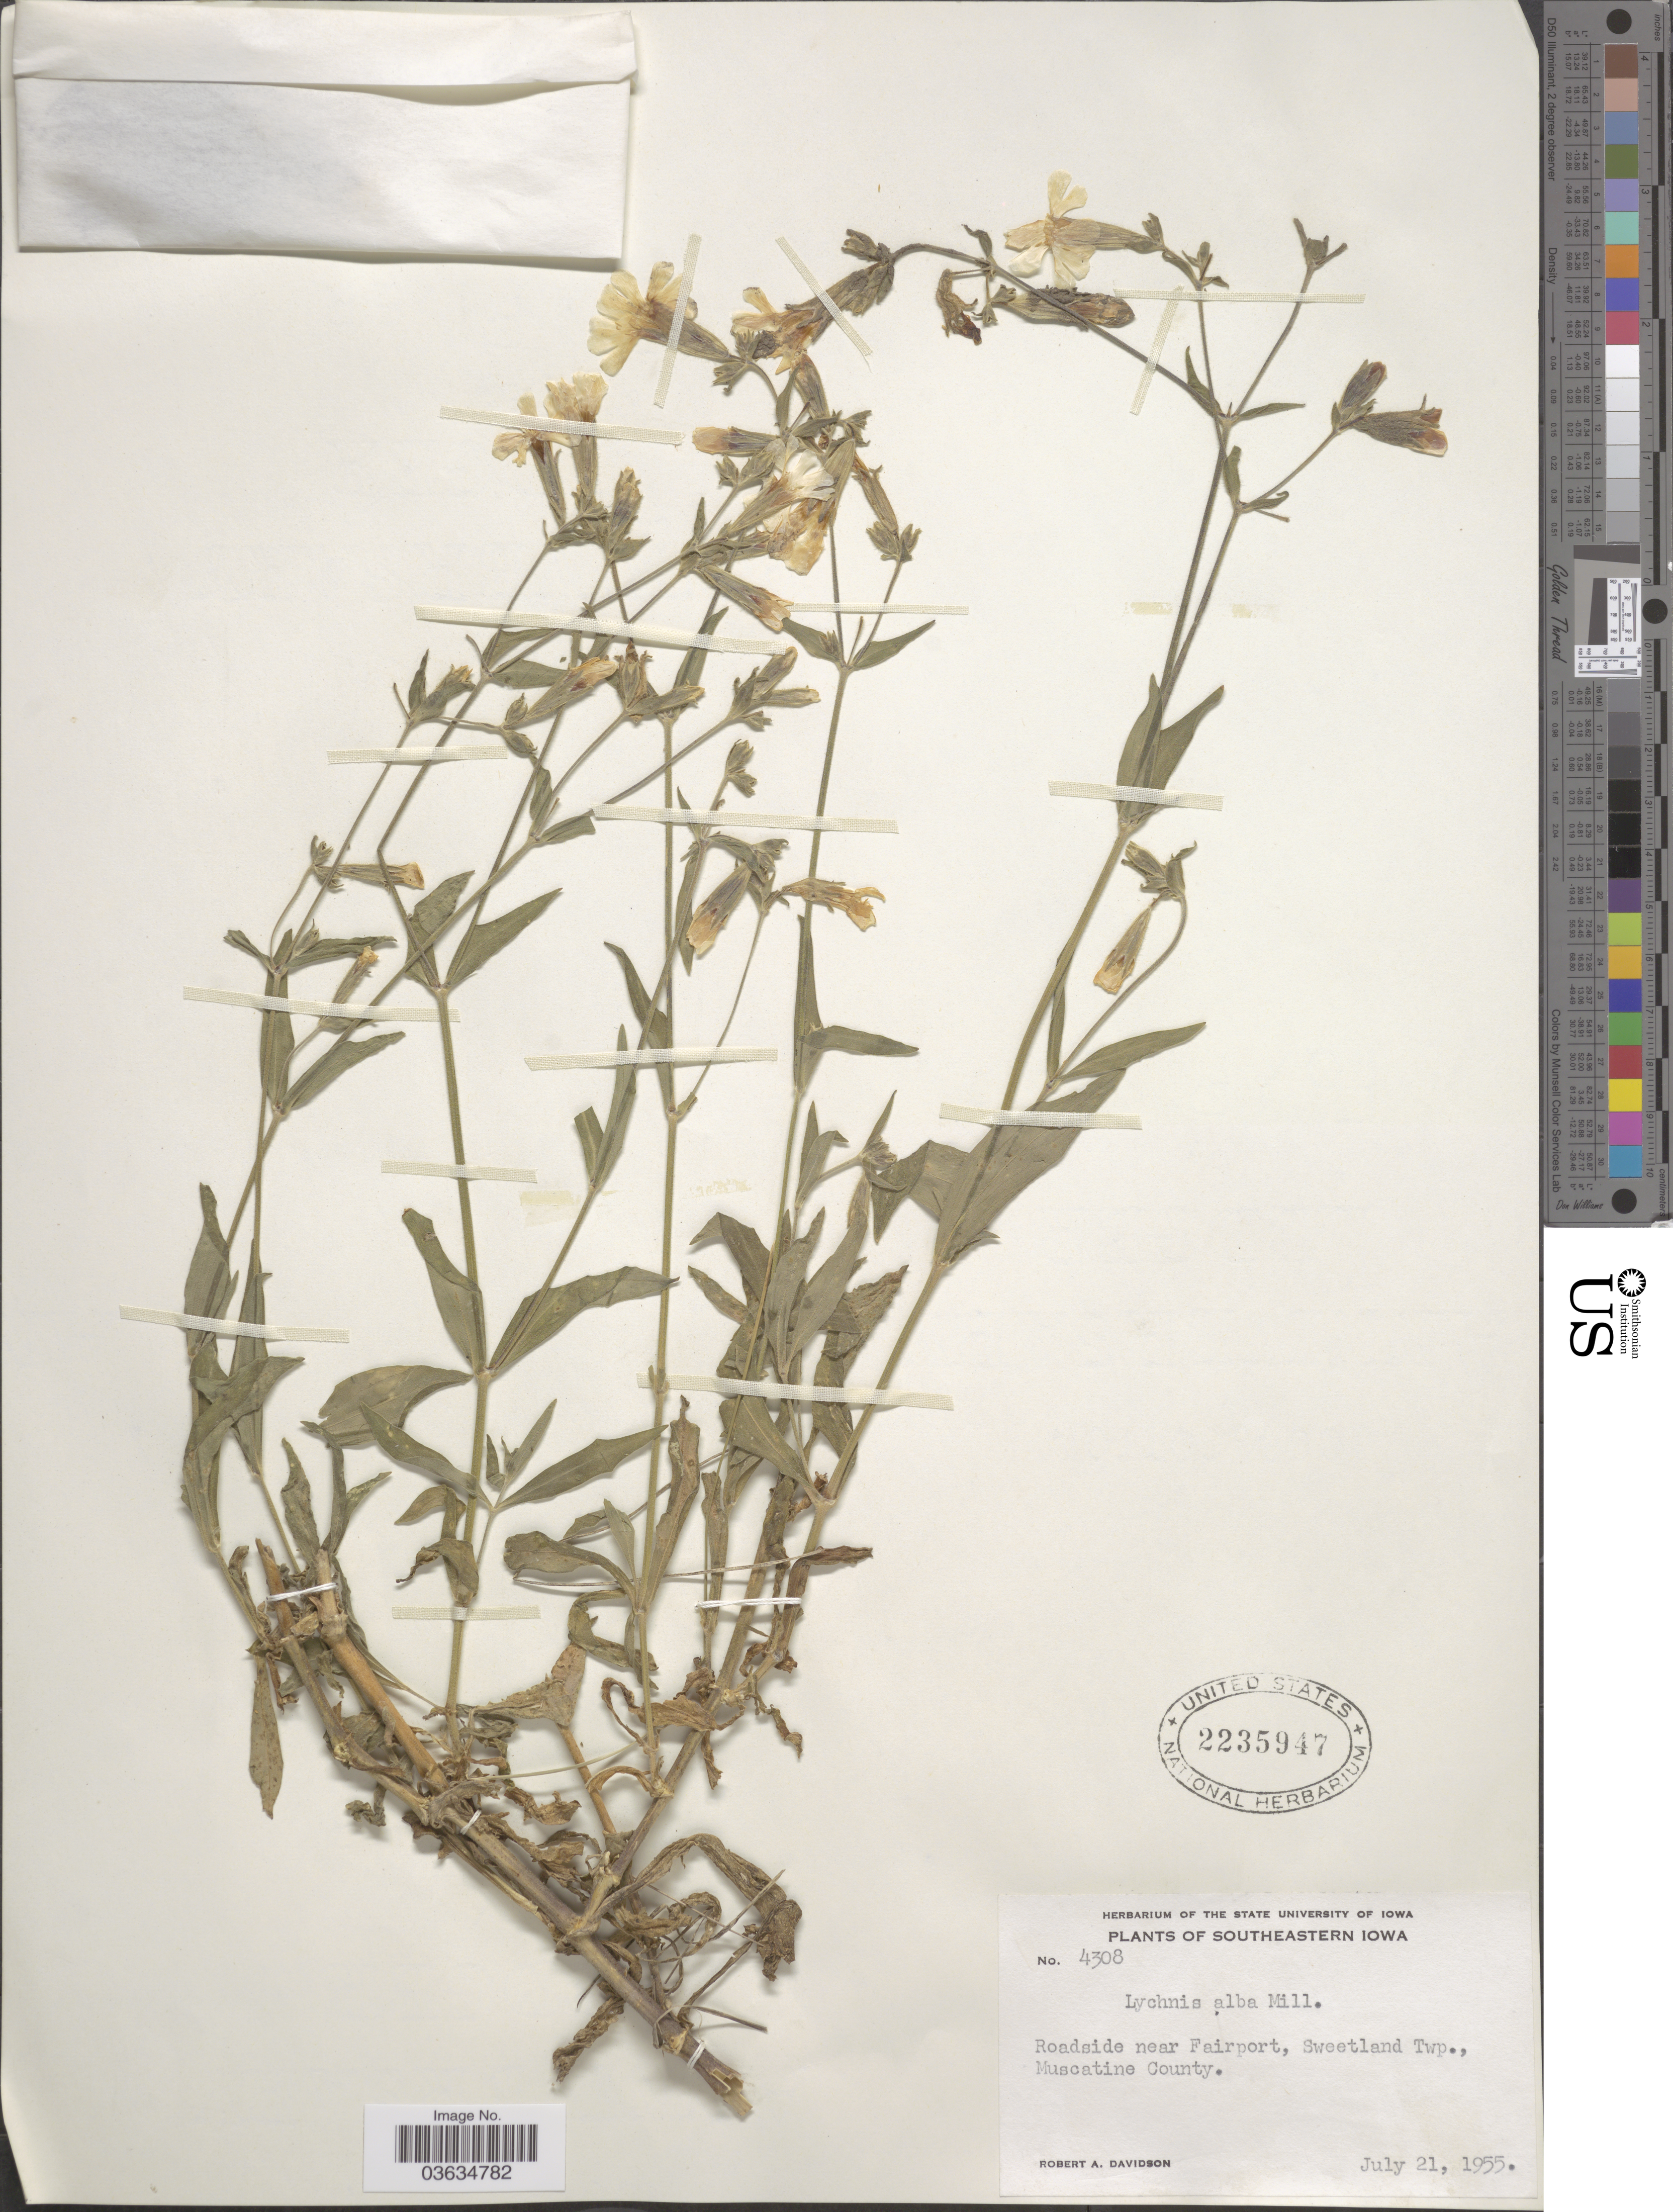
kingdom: Plantae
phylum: Tracheophyta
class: Magnoliopsida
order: Caryophyllales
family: Caryophyllaceae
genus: Silene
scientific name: Silene latifolia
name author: Poir.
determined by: Strong, Mark T., (BOT), Smithsonian Institution - National Museum of Natural History (UNITED STATES)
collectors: R. A. Davidson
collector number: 4308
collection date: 1955-07-21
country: United States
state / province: Iowa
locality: Southeastern Iowa. Roadside near Fairport, Sweetland Twp., Muscatine County.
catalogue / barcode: US 2235947